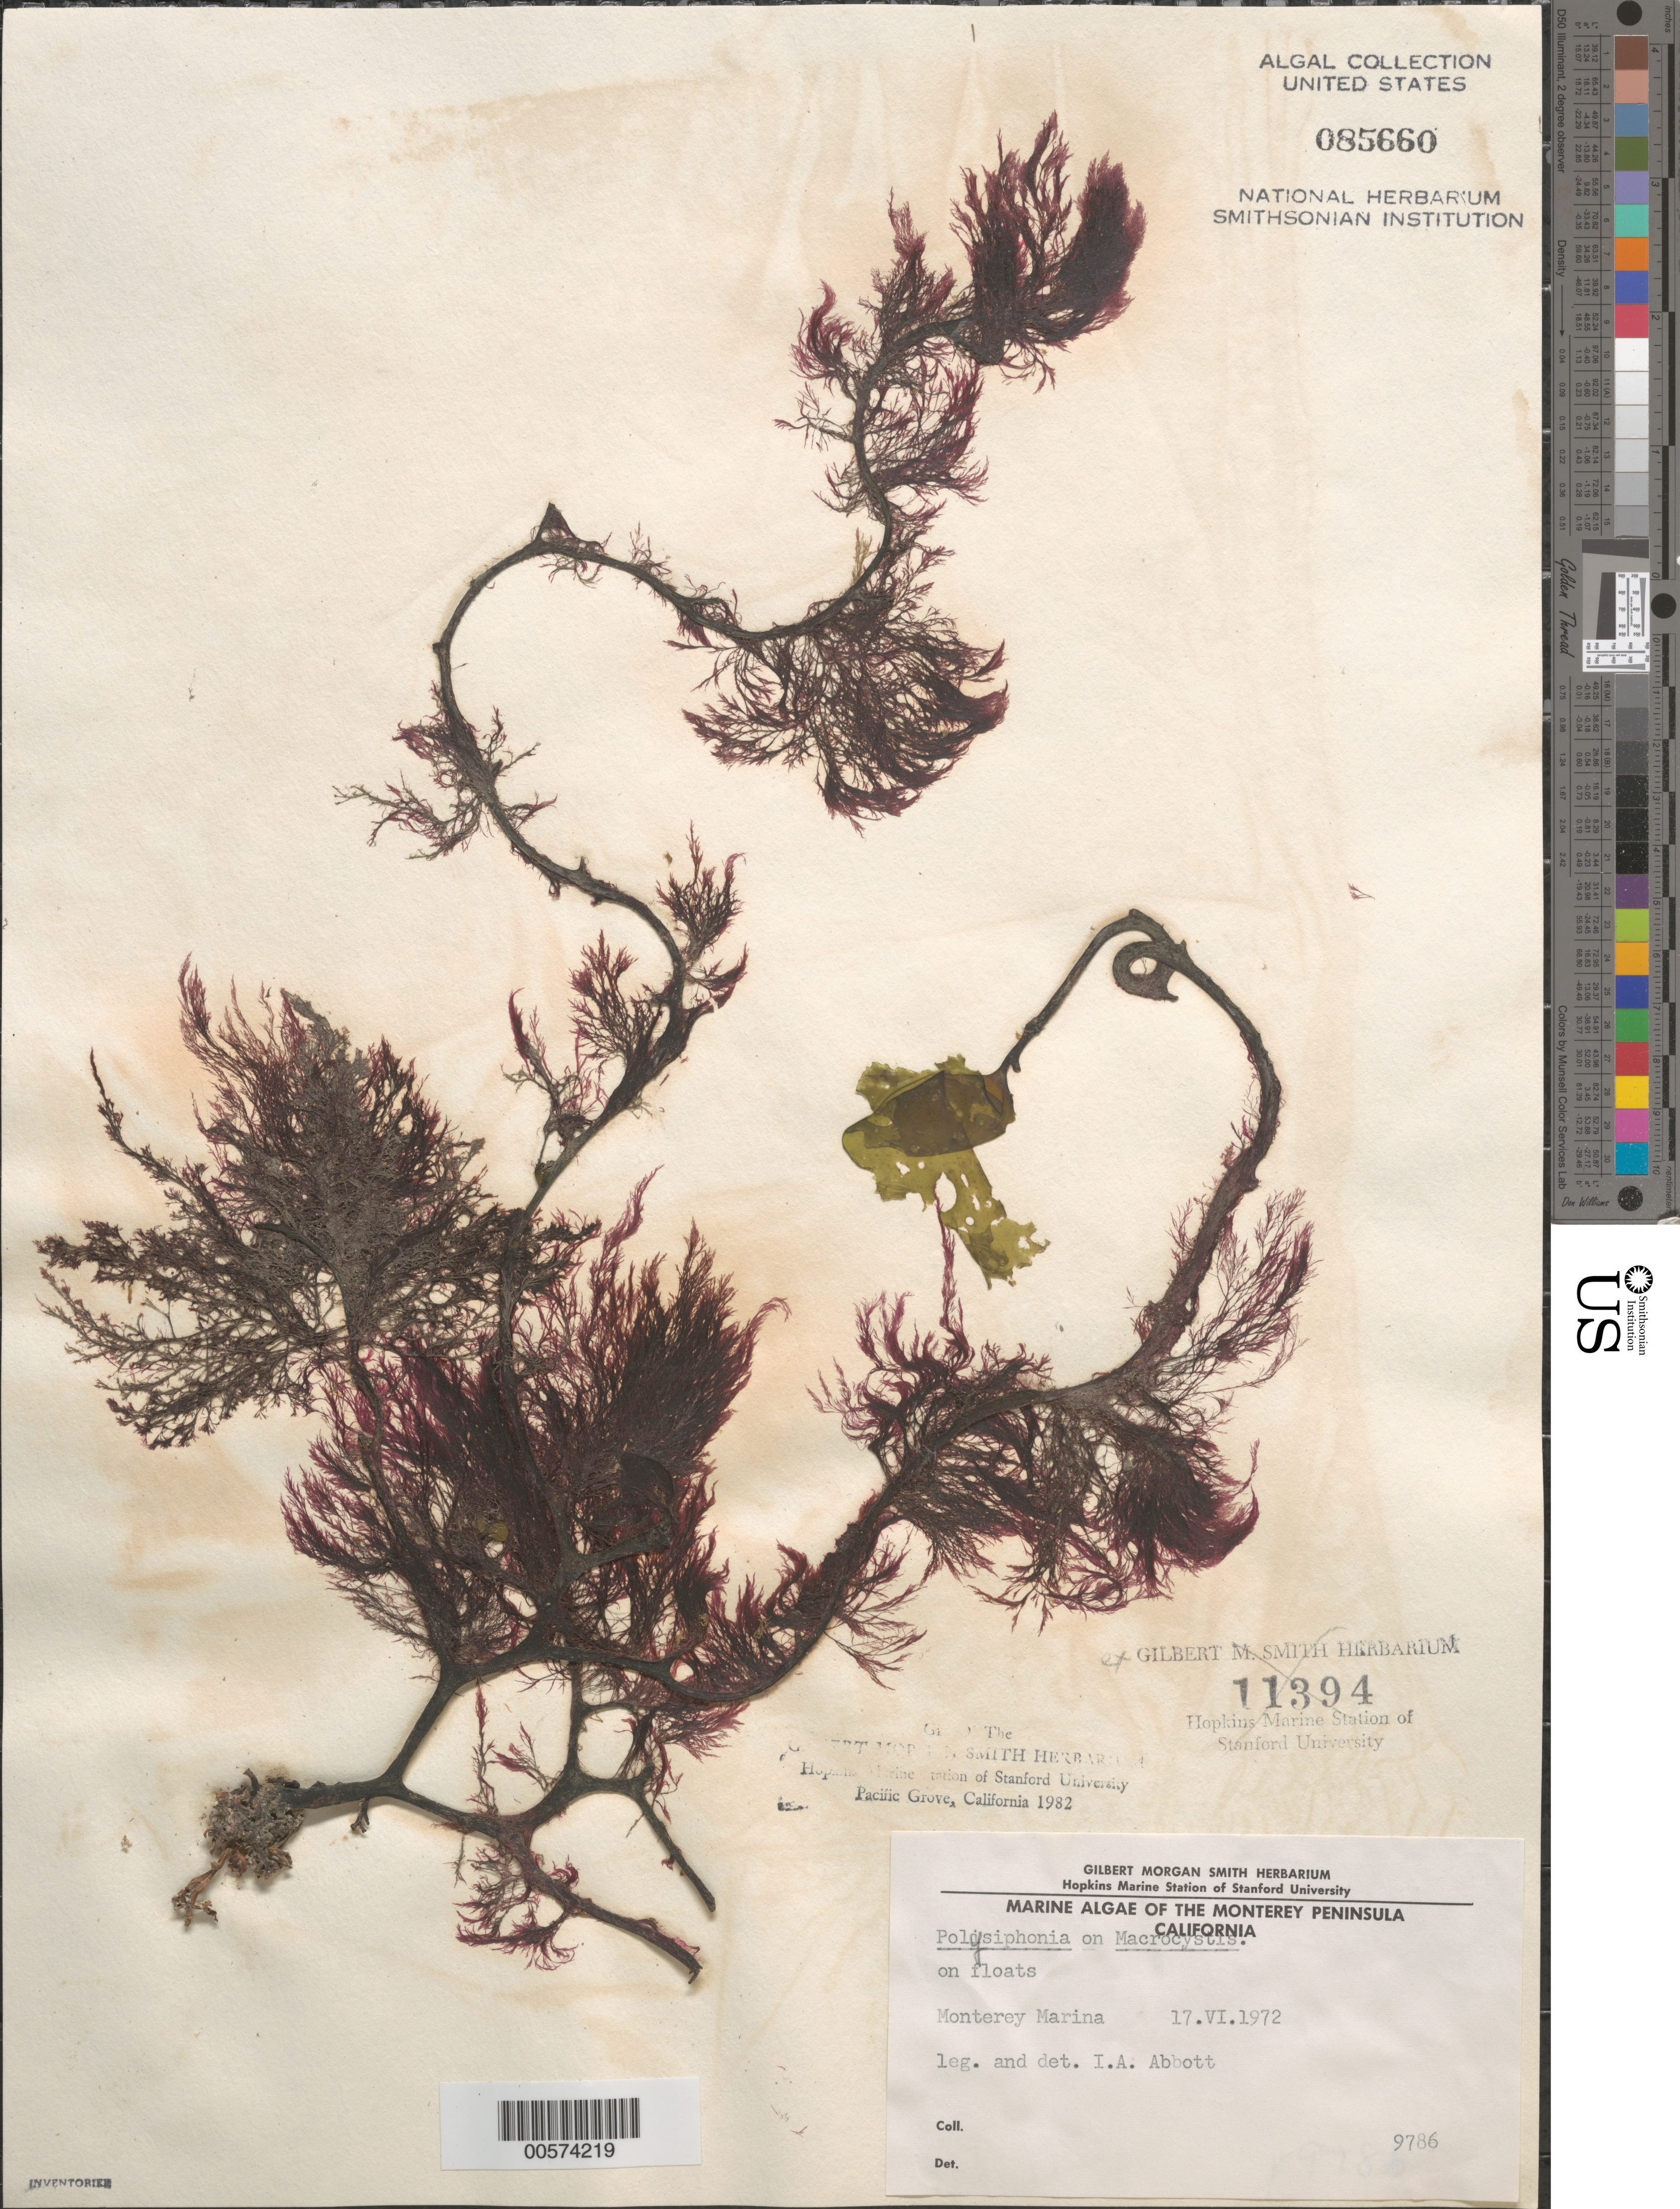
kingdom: Plantae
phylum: Rhodophyta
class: Florideophyceae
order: Ceramiales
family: Rhodomelaceae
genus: Polysiphonia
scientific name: Polysiphonia sp.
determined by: Abbott, Isabella A.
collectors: I. A. Abbott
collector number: IAA 9786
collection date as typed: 17 Jun 1972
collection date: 1972-06-17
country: United States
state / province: California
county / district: Monterey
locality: Monterey Marina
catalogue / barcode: US 85660